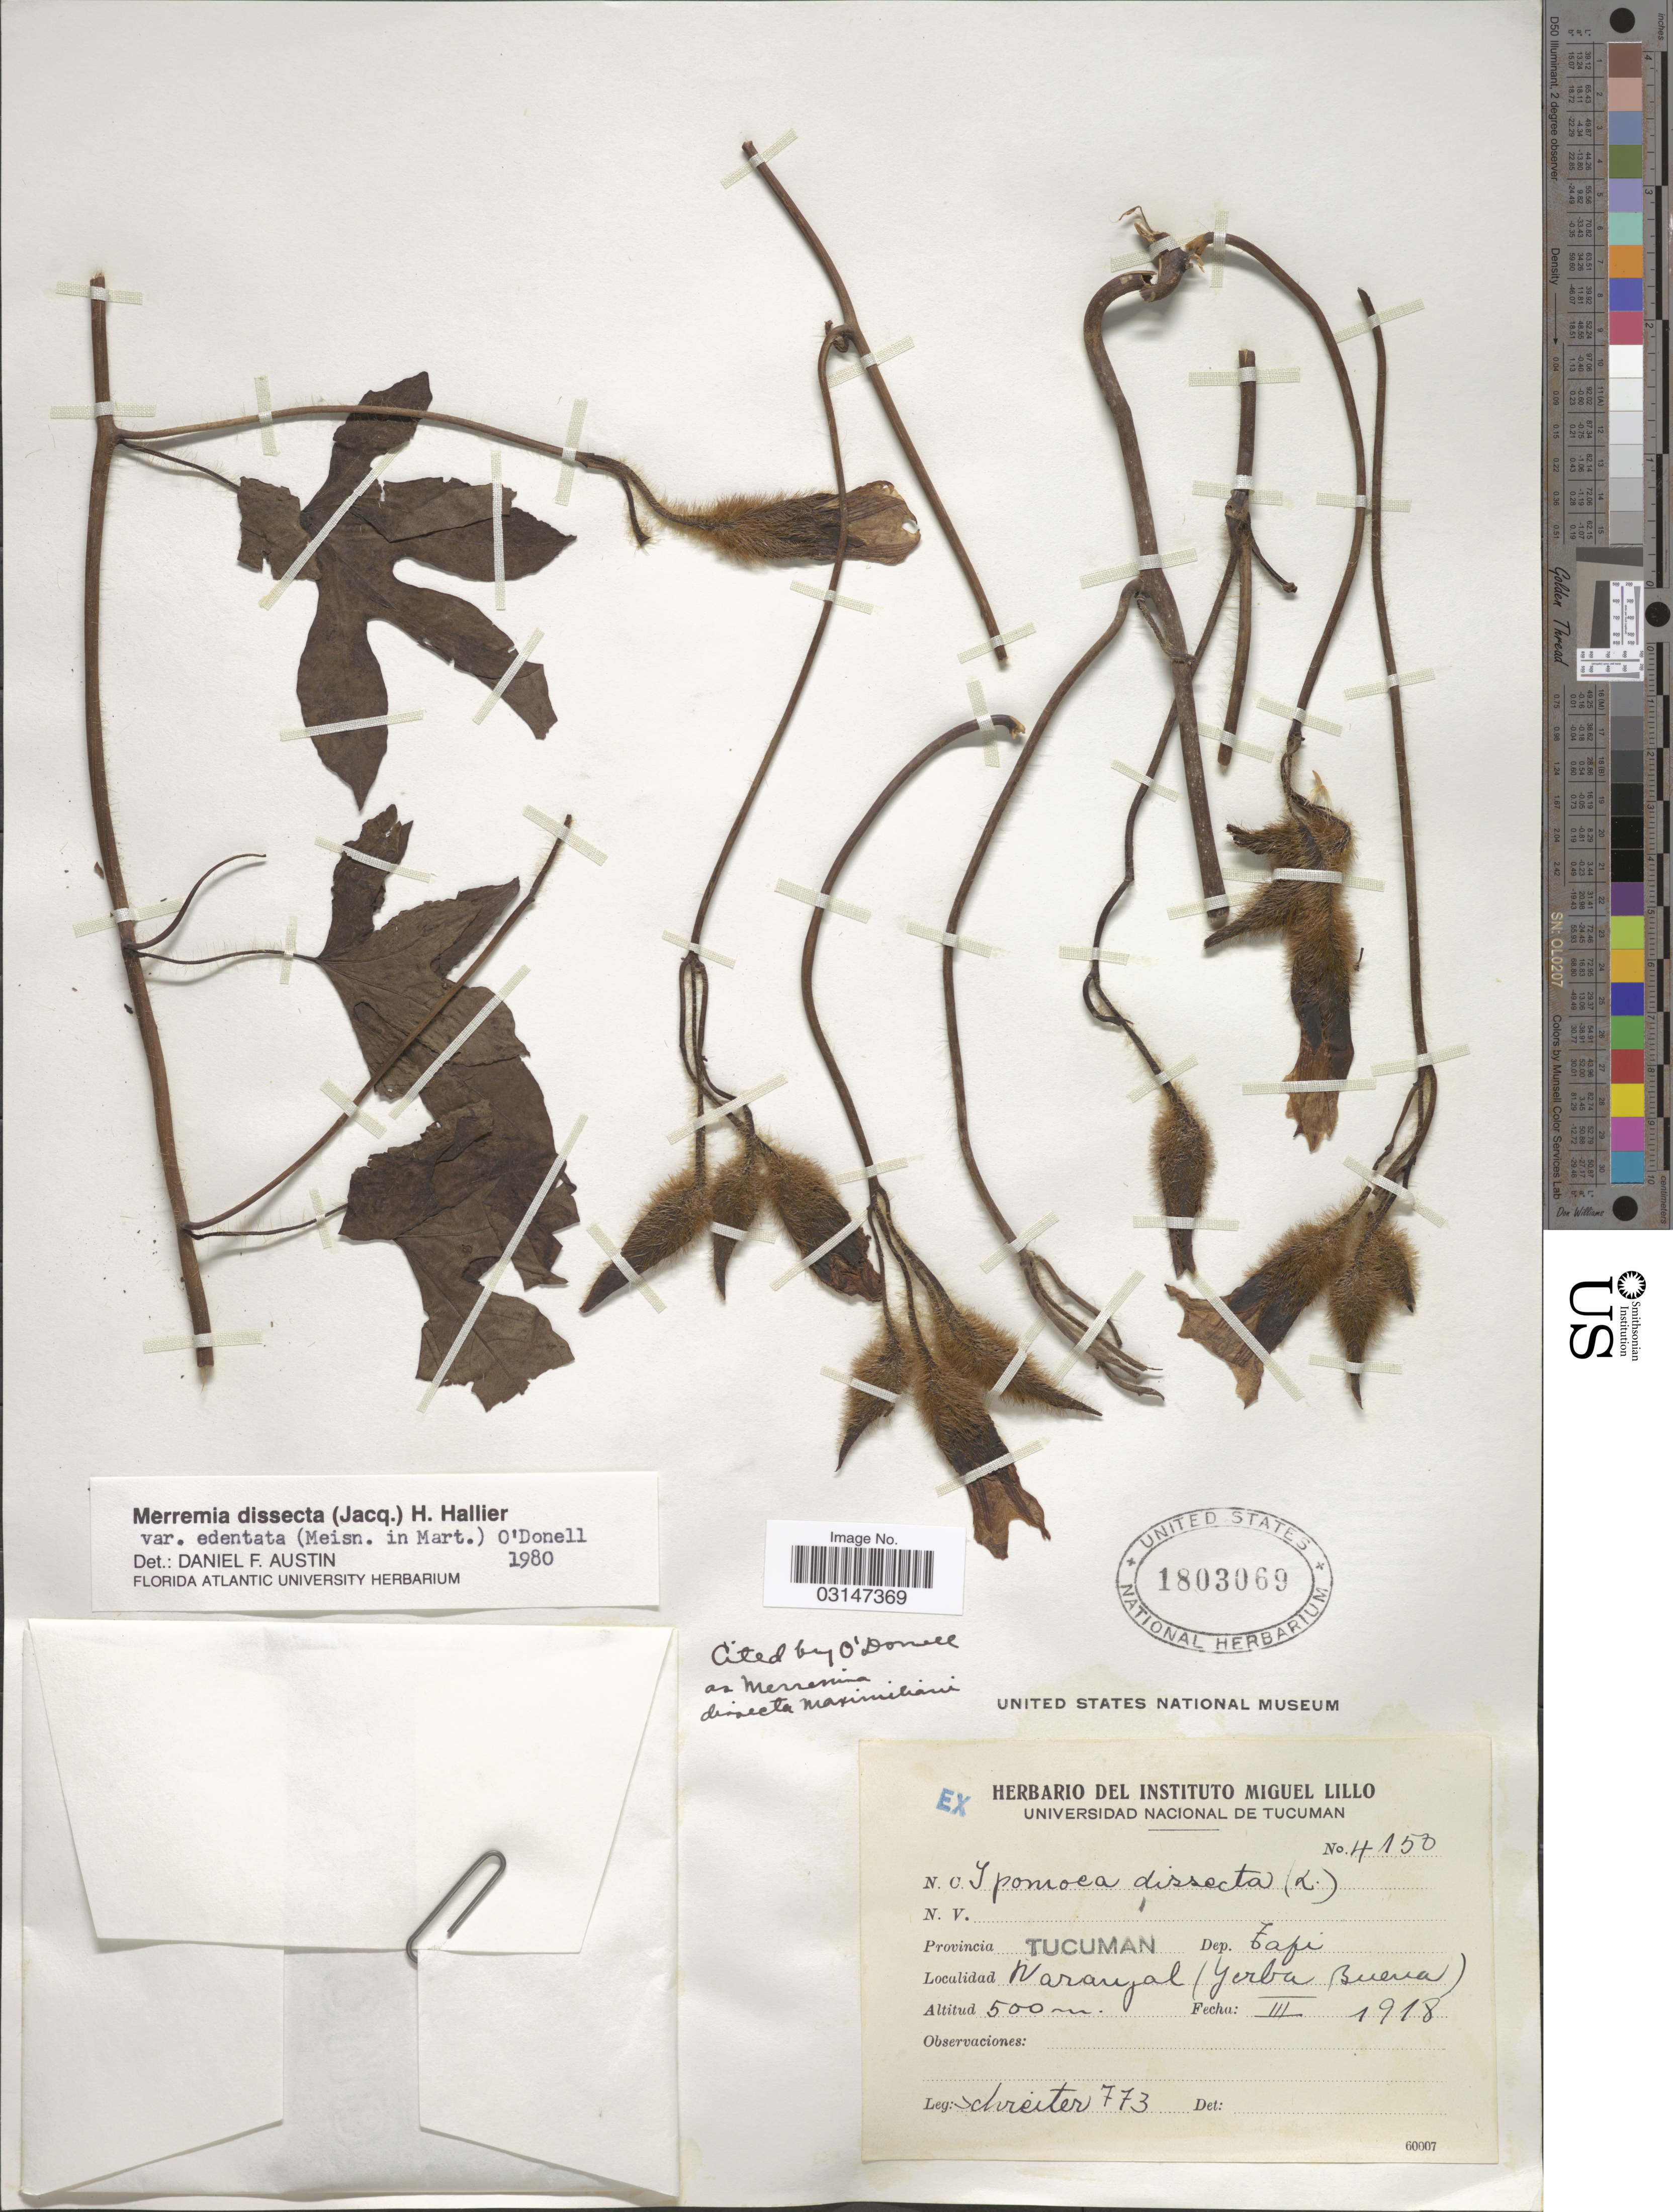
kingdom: Plantae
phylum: Tracheophyta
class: Magnoliopsida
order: Solanales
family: Convolvulaceae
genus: Distimake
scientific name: Distimake dissectus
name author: (Jacq.) A. R. Simões & Staples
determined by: Strong, Mark T., (BOT), Smithsonian Institution - National Museum of Natural History (UNITED STATES)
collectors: -. Schreiter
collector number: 773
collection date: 1918-03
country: Argentina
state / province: Tucuman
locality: Dep. Tafi, Naranjal (Jerba Buena).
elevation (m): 500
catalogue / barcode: US 1803069